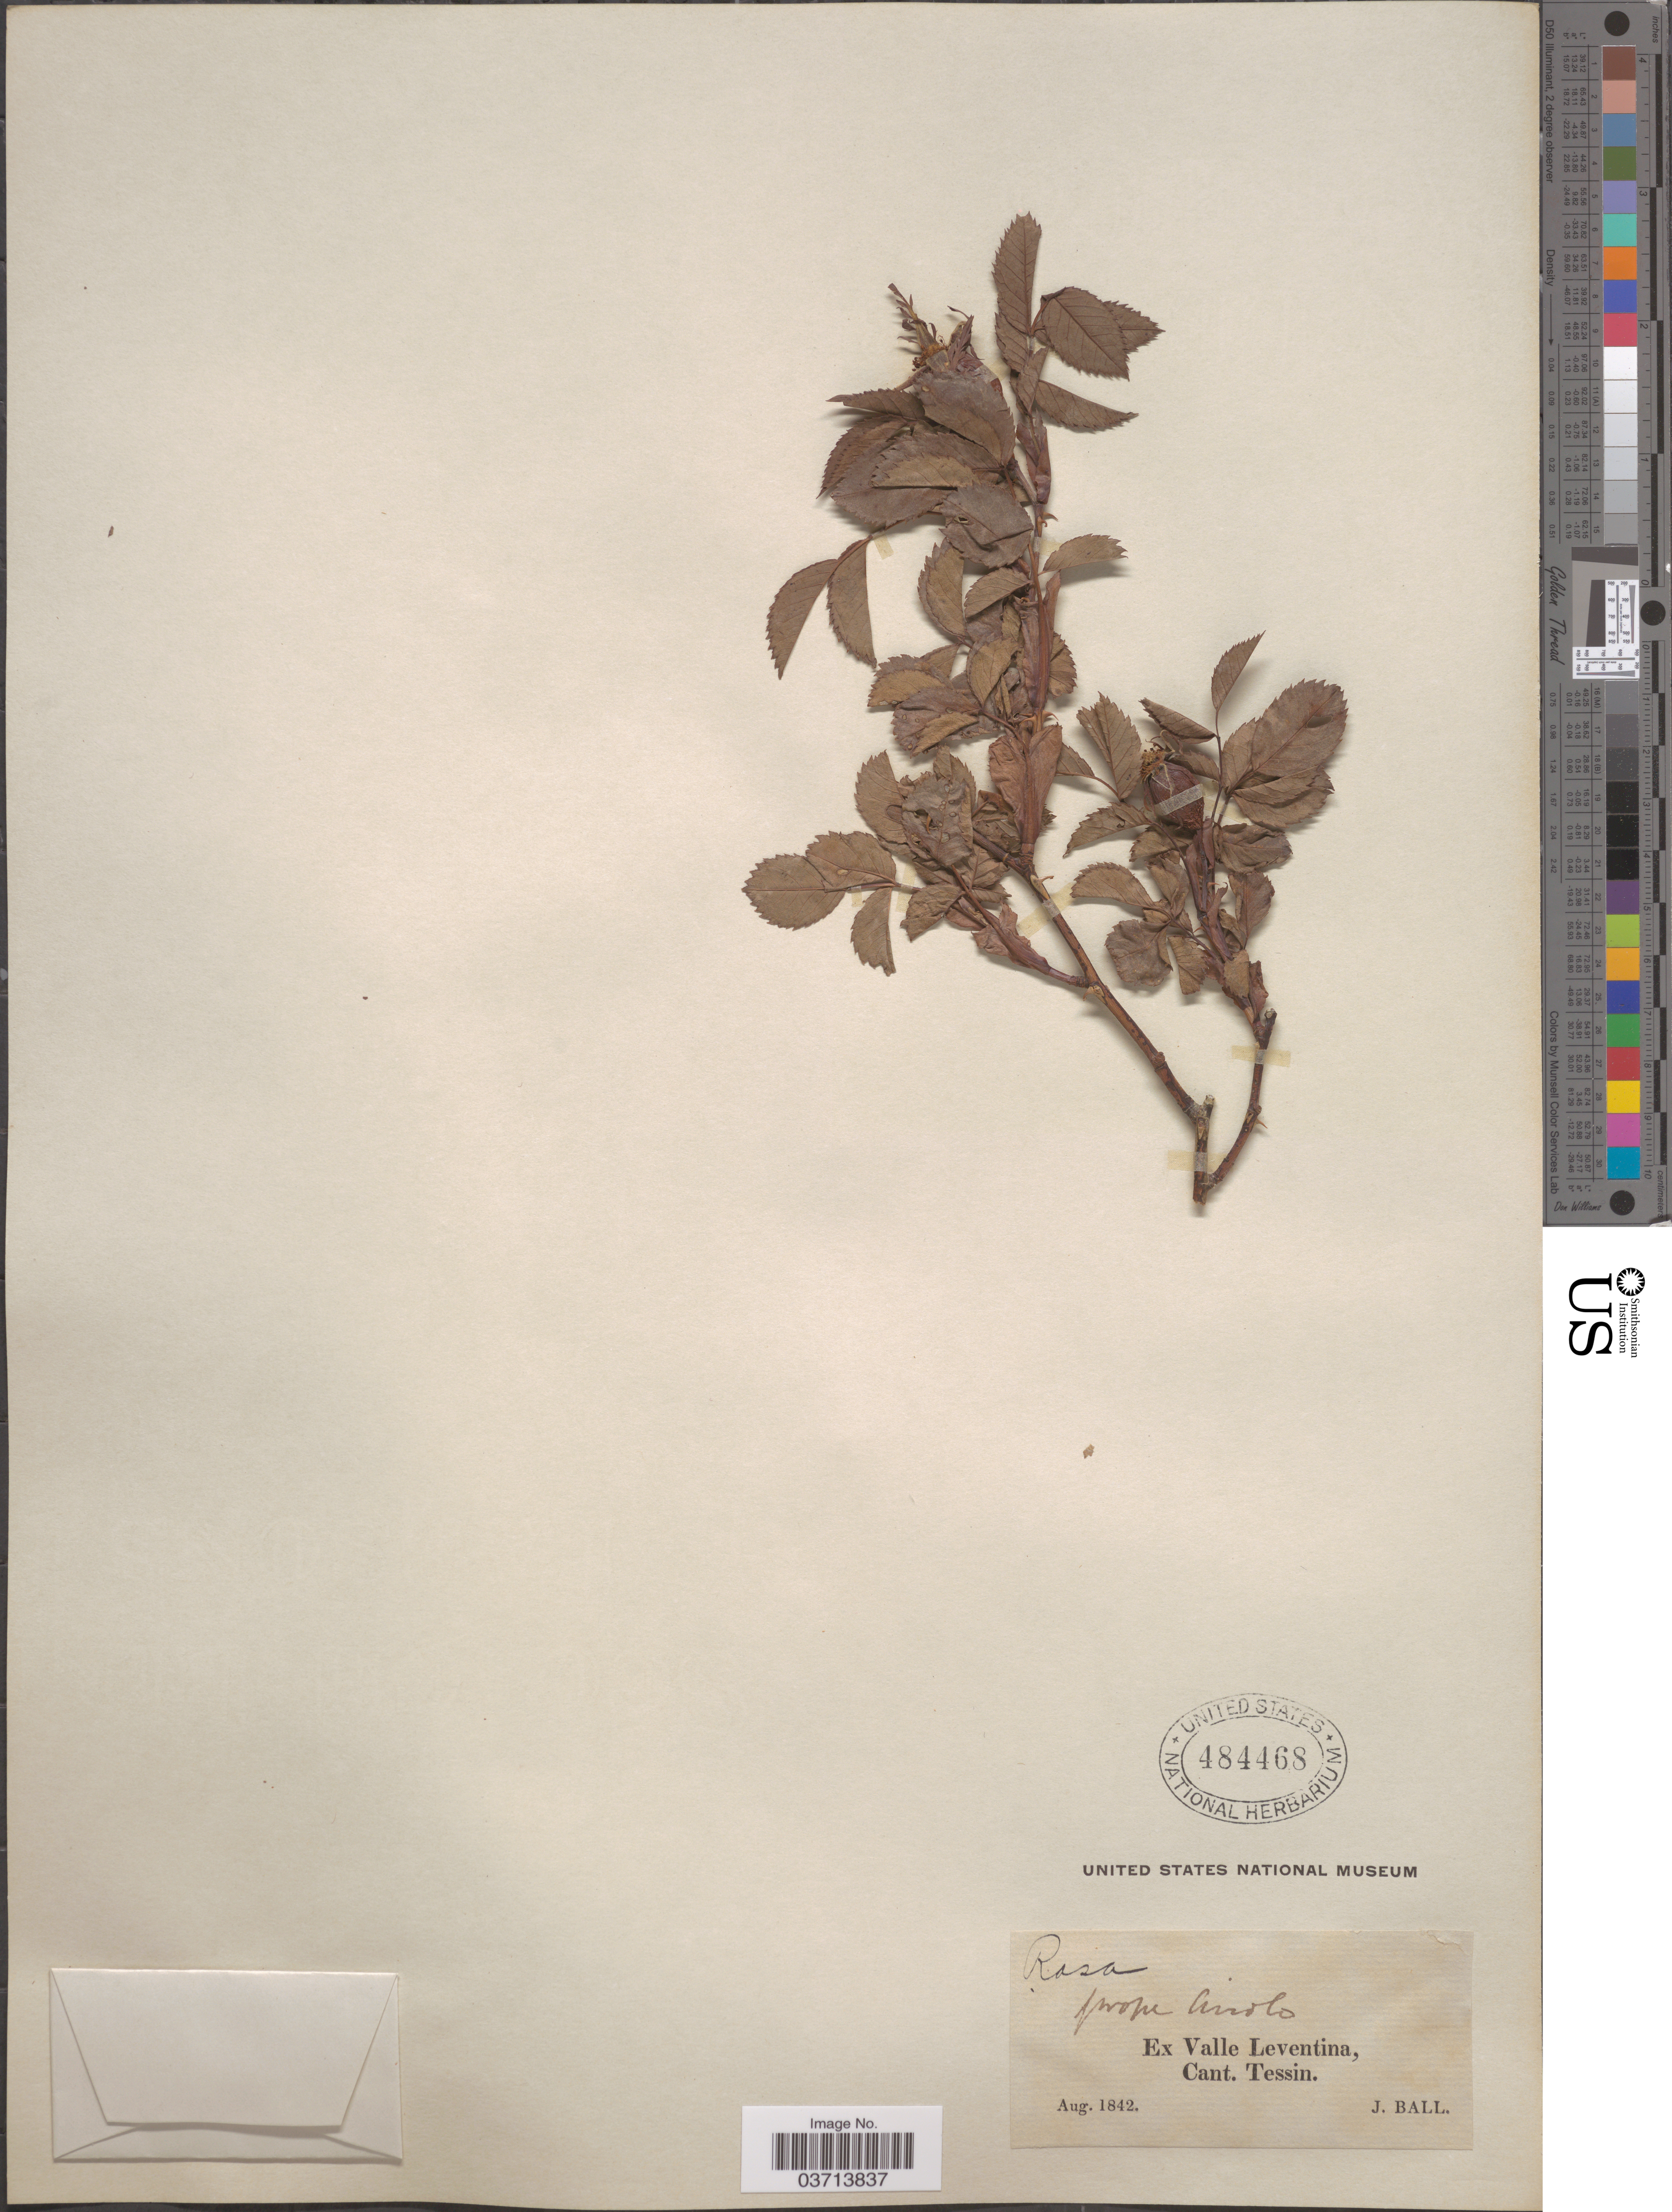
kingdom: Plantae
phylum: Tracheophyta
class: Magnoliopsida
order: Rosales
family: Rosaceae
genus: Rosa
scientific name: Rosa sp.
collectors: J. Ball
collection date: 1842-08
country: Switzerland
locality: Prope Airolo. Ex Valle Leventina, Cant. Tessin.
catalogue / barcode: US 484468